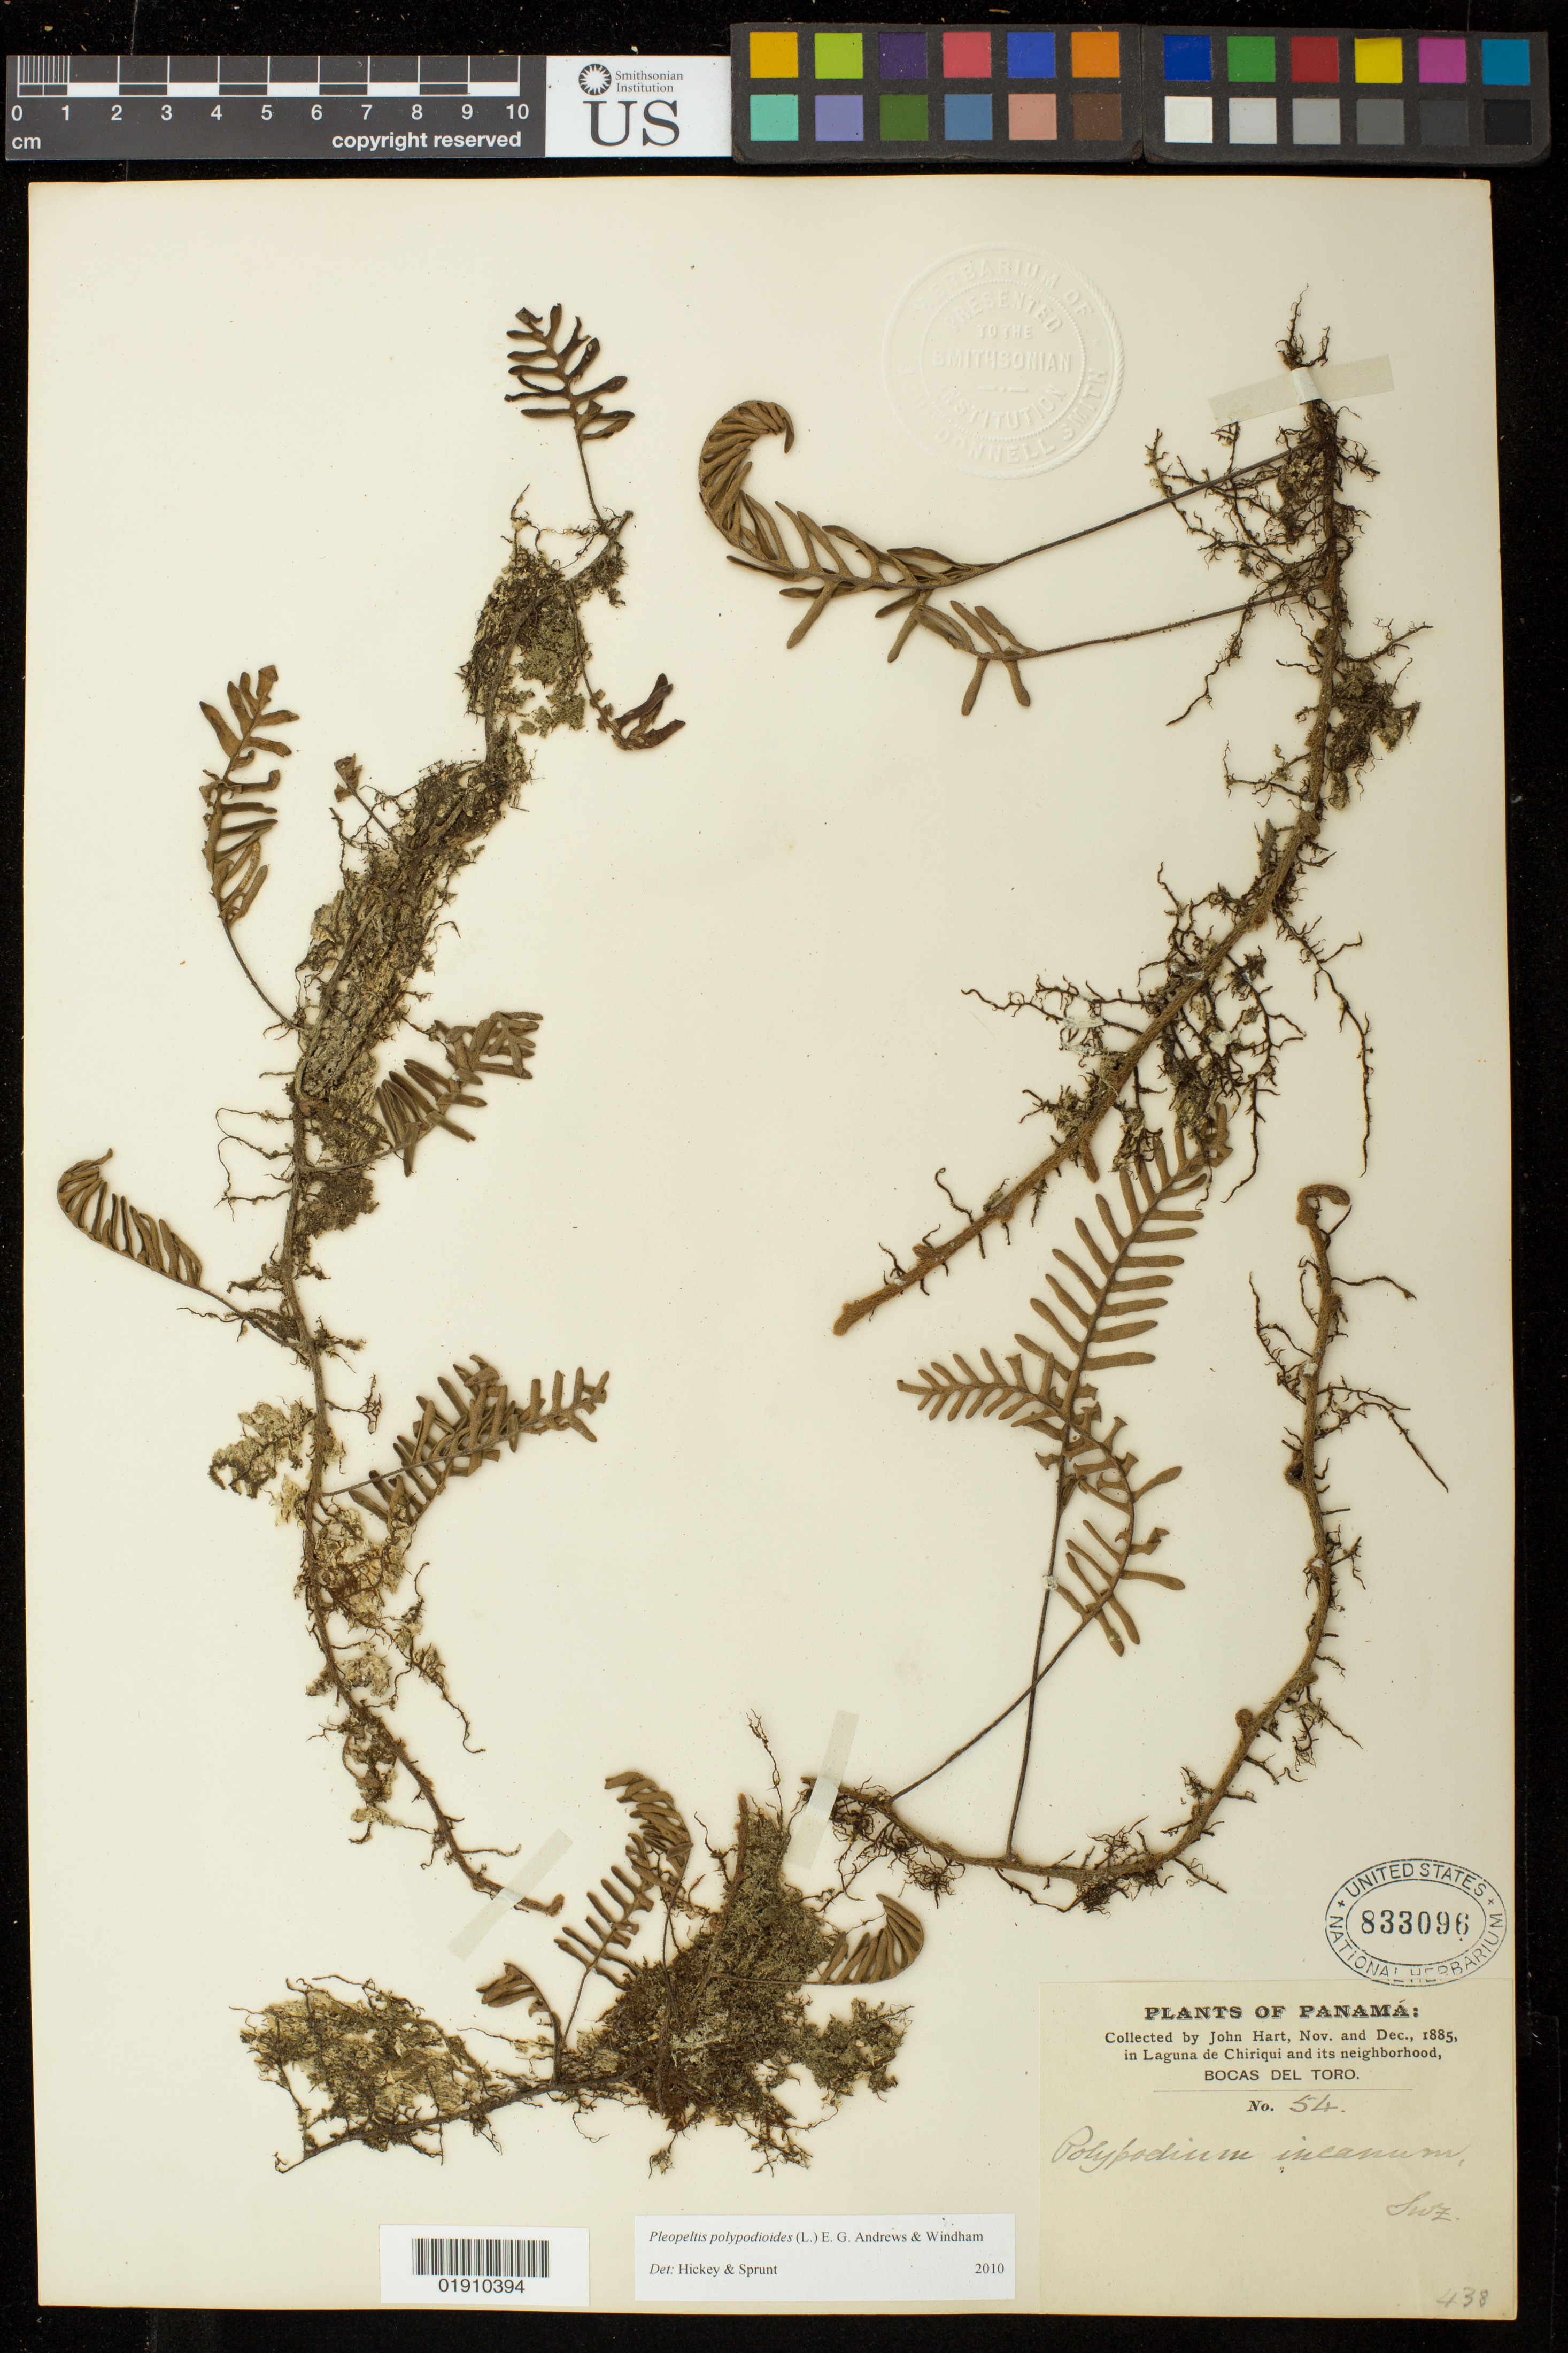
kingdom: Plantae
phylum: Tracheophyta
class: Polypodiopsida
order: Polypodiales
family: Polypodiaceae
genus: Pleopeltis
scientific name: Pleopeltis polypodioides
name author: (L.) E.G. Andrews & Windham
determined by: Hickey, R. J.; Sprunt, S. V.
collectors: J. Hart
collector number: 54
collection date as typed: Nov. and Dec. 1885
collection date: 1885-11,1885-12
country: Panama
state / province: Bocas del Toro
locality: in Laguna de Chiriqui and its neighborhoo, Bocas del Toro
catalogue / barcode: US 833096